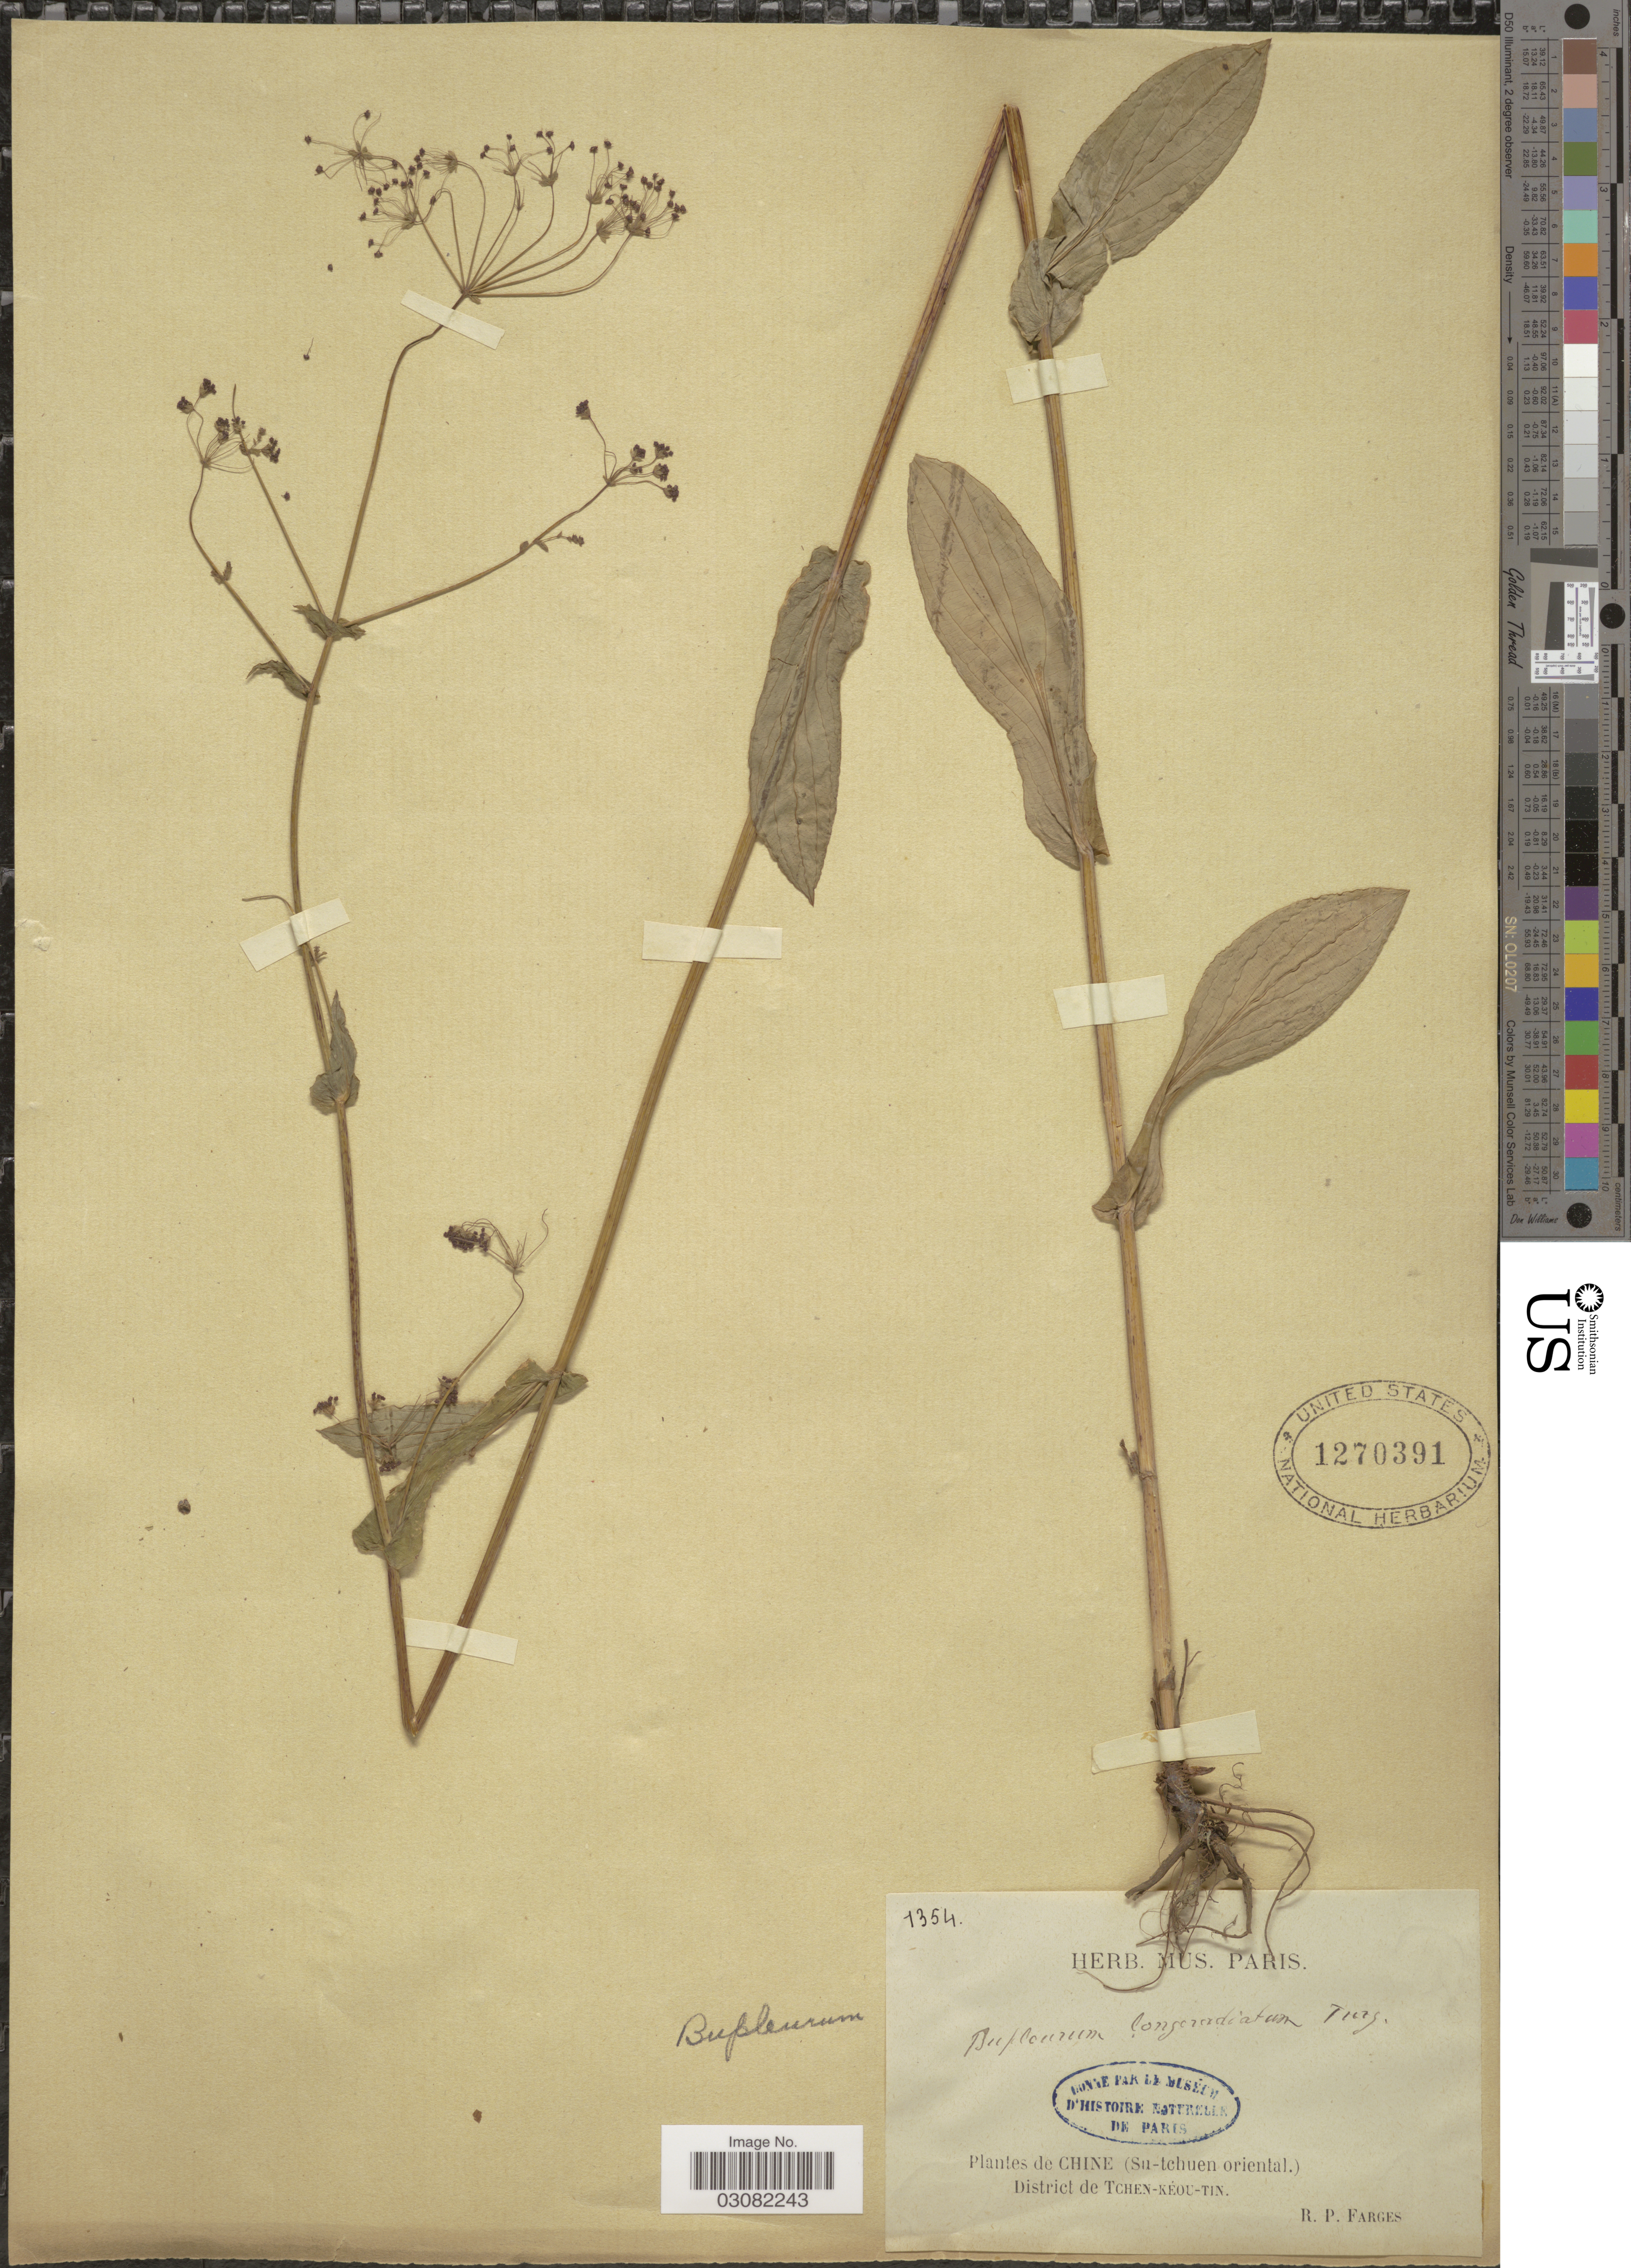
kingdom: Plantae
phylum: Tracheophyta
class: Magnoliopsida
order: Apiales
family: Apiaceae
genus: Bupleurum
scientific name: Bupleurum longiradiatum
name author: Turcz.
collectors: R. Farges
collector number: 1354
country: China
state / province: Sichuan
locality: (Su-tchuen oriental.), District de Tchen-Kéou-Tin.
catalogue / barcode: US 1270391